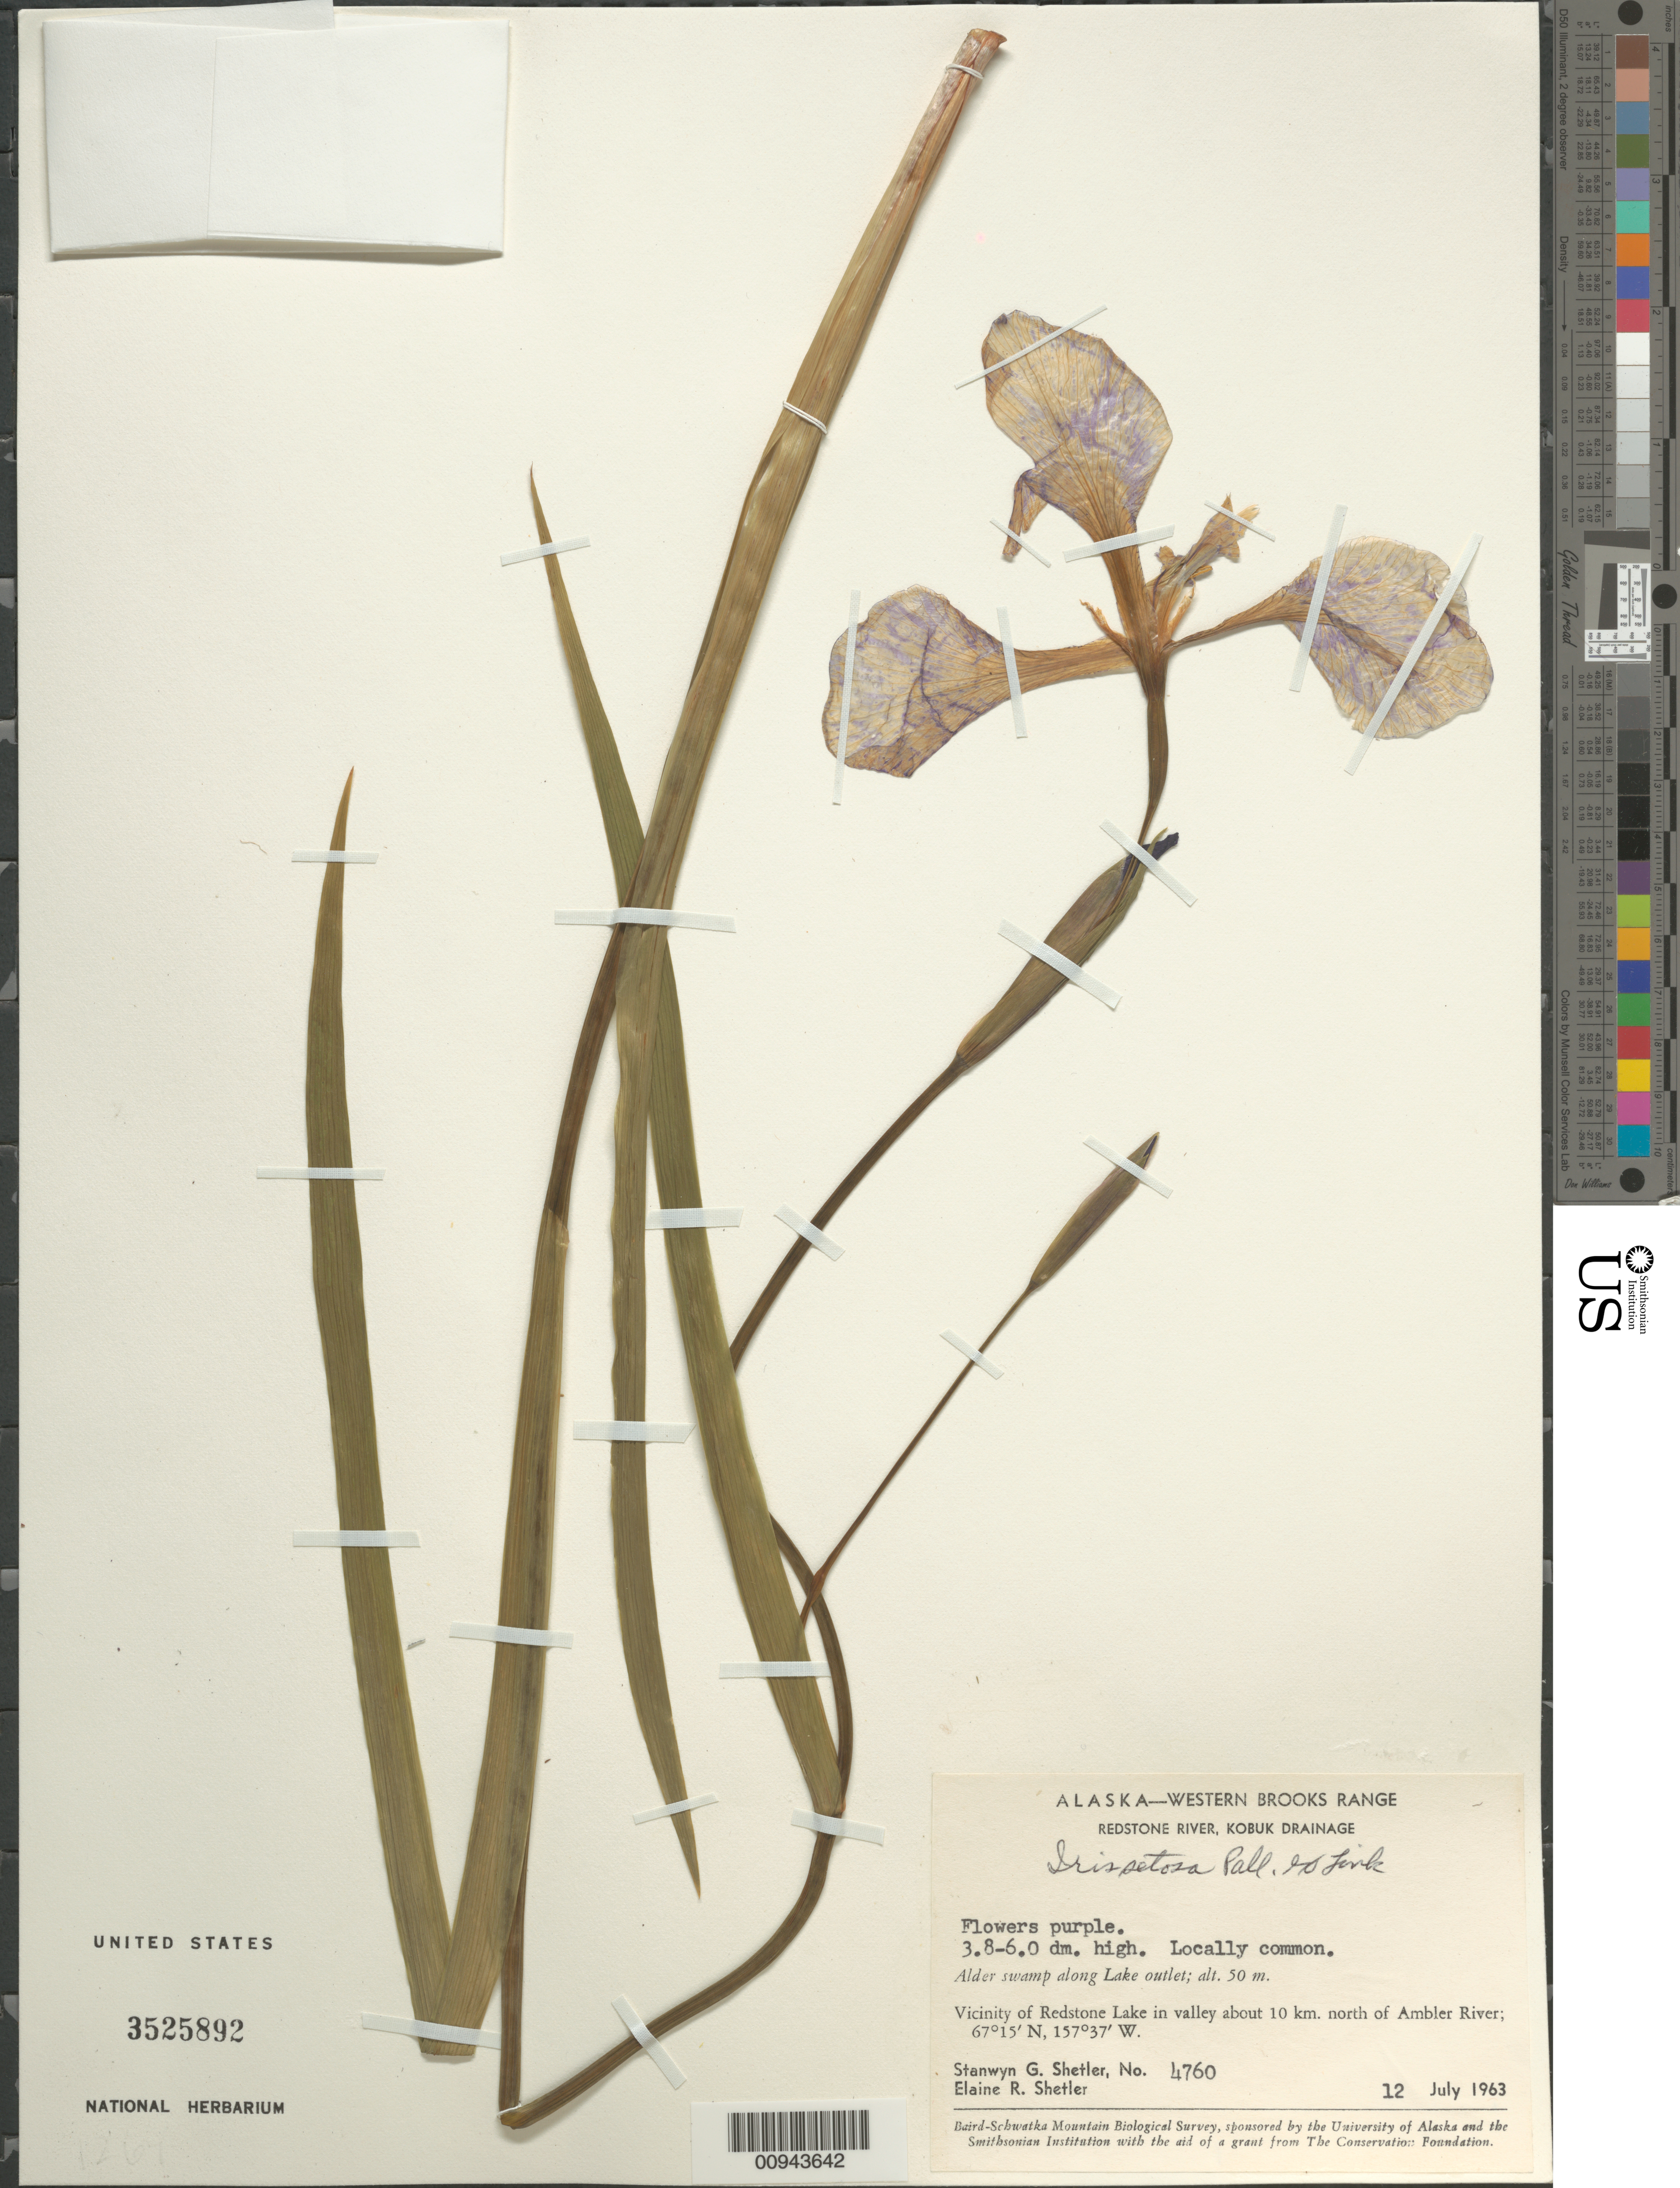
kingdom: Plantae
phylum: Tracheophyta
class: Liliopsida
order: Asparagales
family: Iridaceae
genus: Iris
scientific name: Iris setosa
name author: Pall. ex Link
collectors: S. Shetler & E. R. Shetler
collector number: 4760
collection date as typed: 12 Jul 1963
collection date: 1963-07-12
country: United States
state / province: Alaska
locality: Vicinity of Redstone Lake in valley about 10 km. north of Ambler River. Western Brooks Range, Redstone River, Kobuk Drainage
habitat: Alder swamp along Lake outlet.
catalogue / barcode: US 3525892